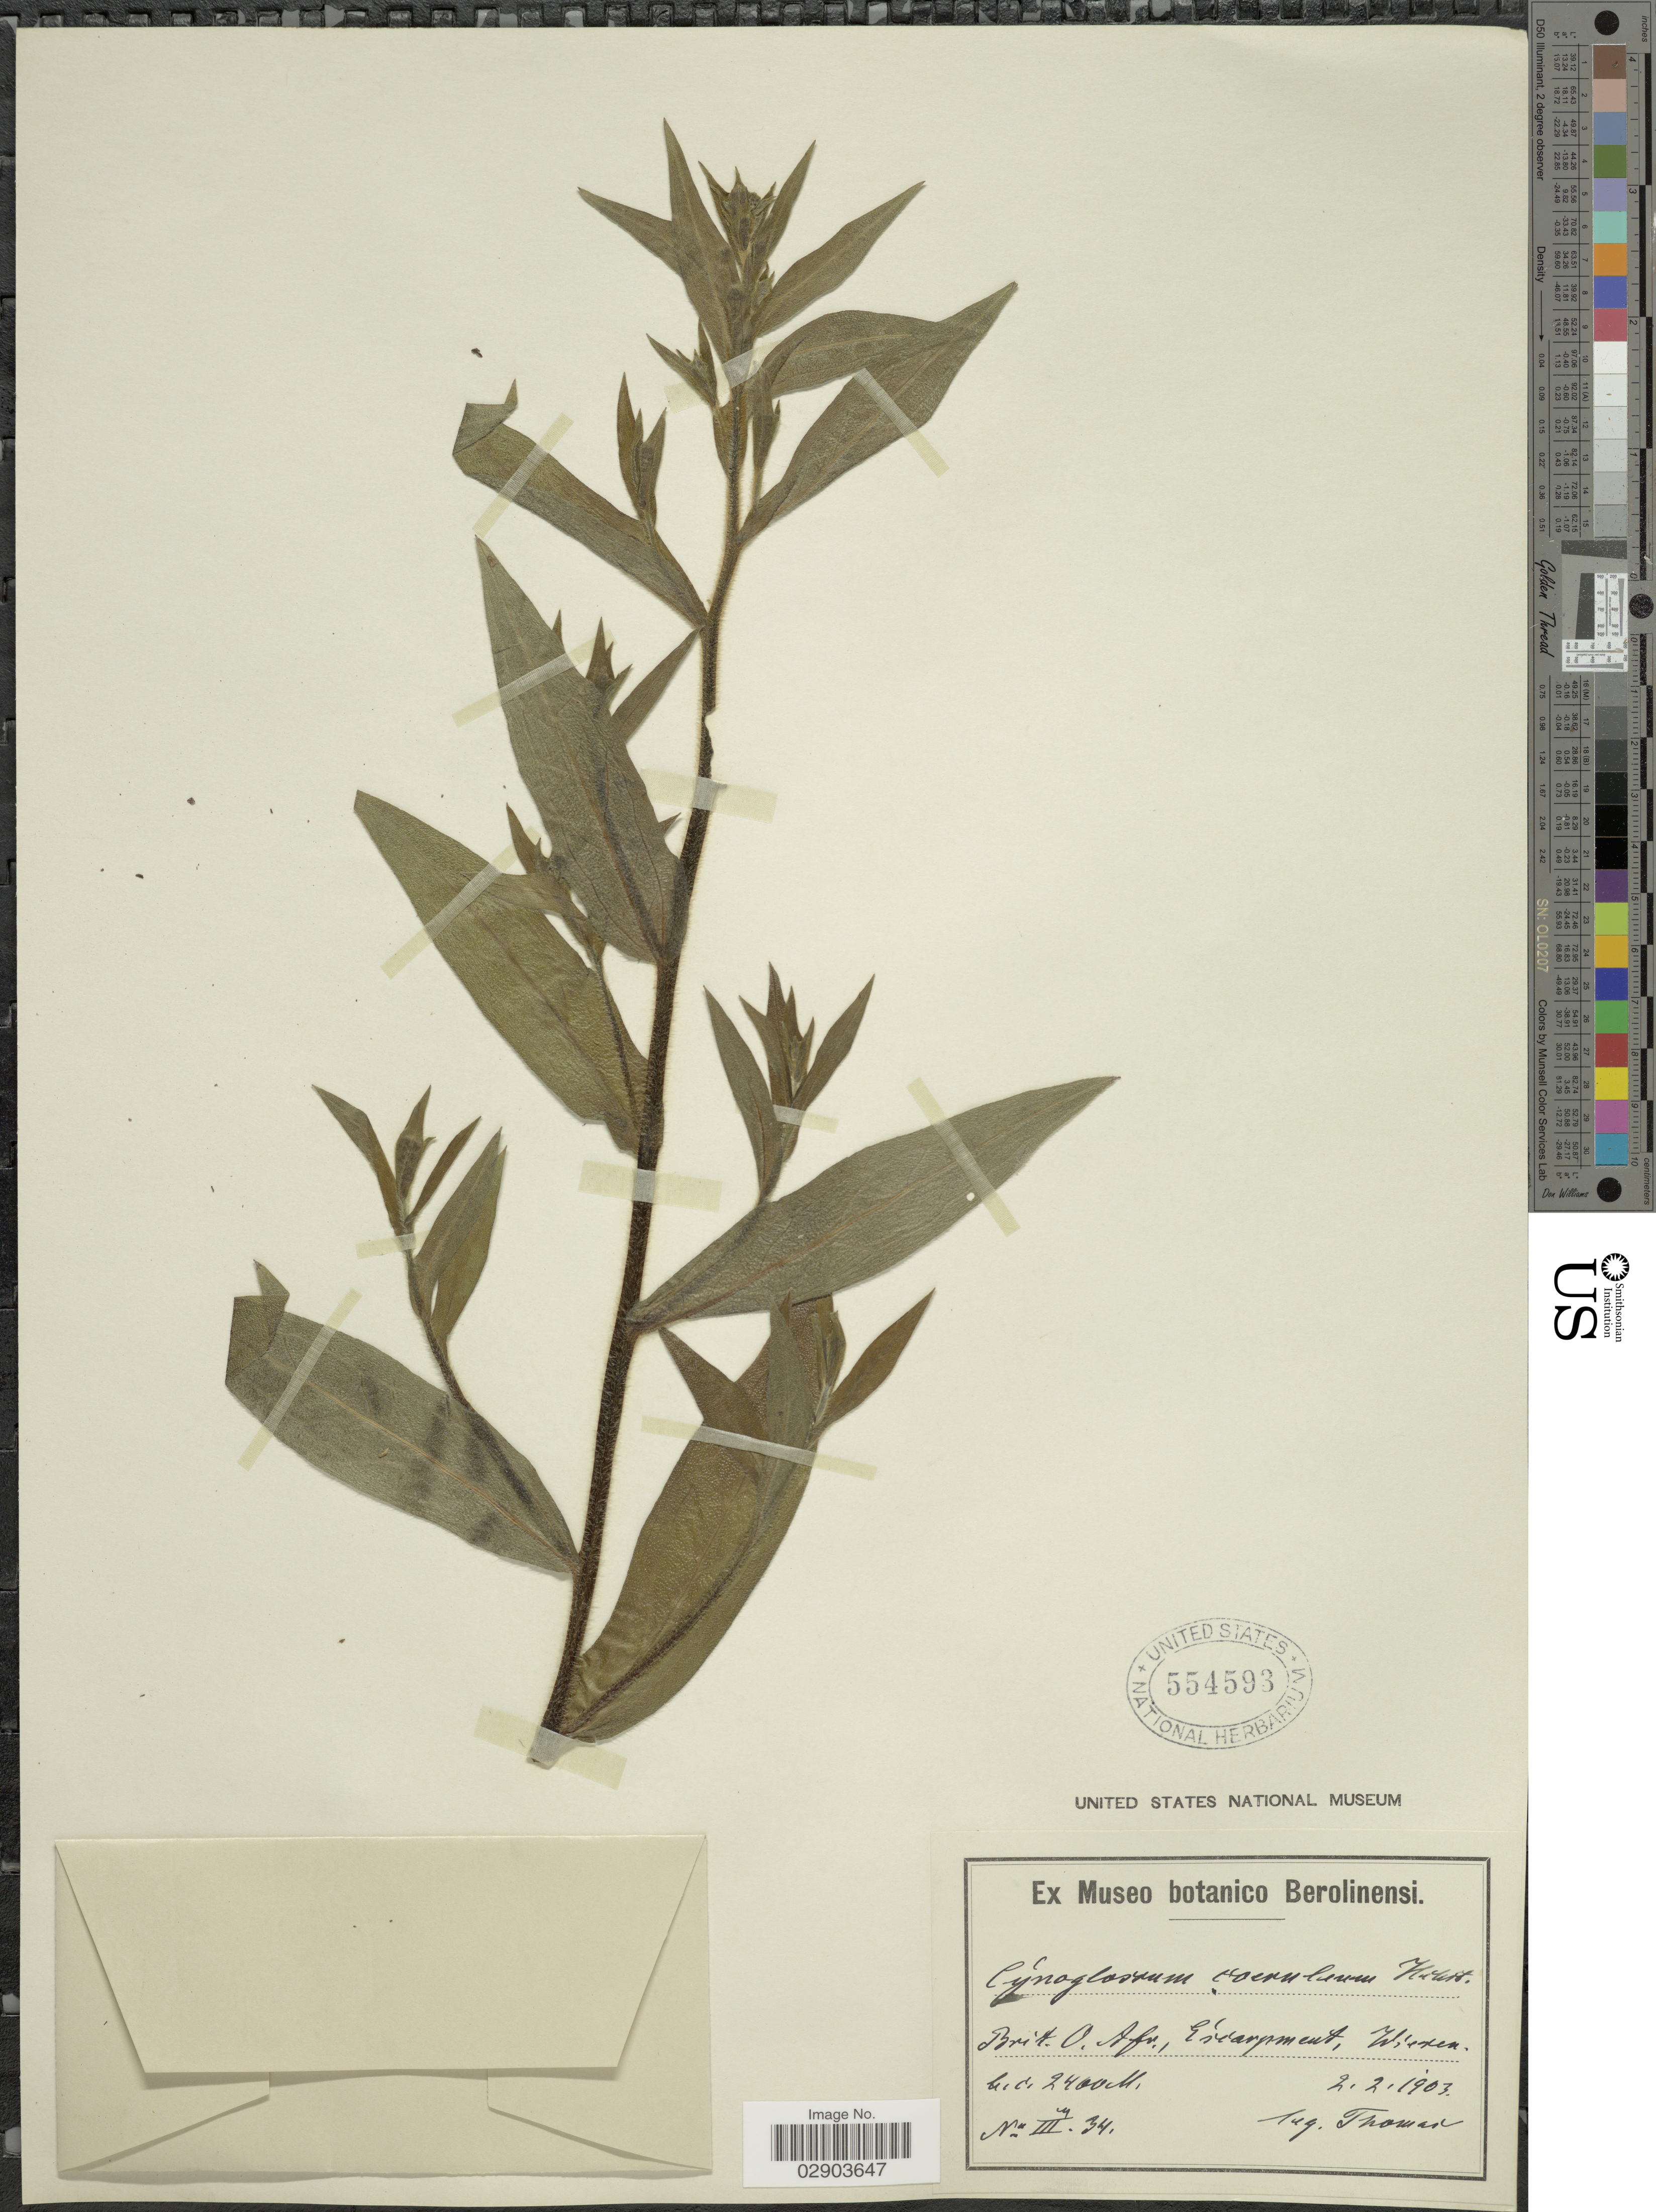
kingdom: Plantae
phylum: Tracheophyta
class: Magnoliopsida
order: Boraginales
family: Boraginaceae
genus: Cynoglossum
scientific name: Cynoglossum coeruleum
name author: Hochst. ex A. DC.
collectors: -- Thomas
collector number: III 34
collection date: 1903-02-02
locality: Brit. O. Afr., Escarpement, Wissen.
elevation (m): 2400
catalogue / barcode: US 554593